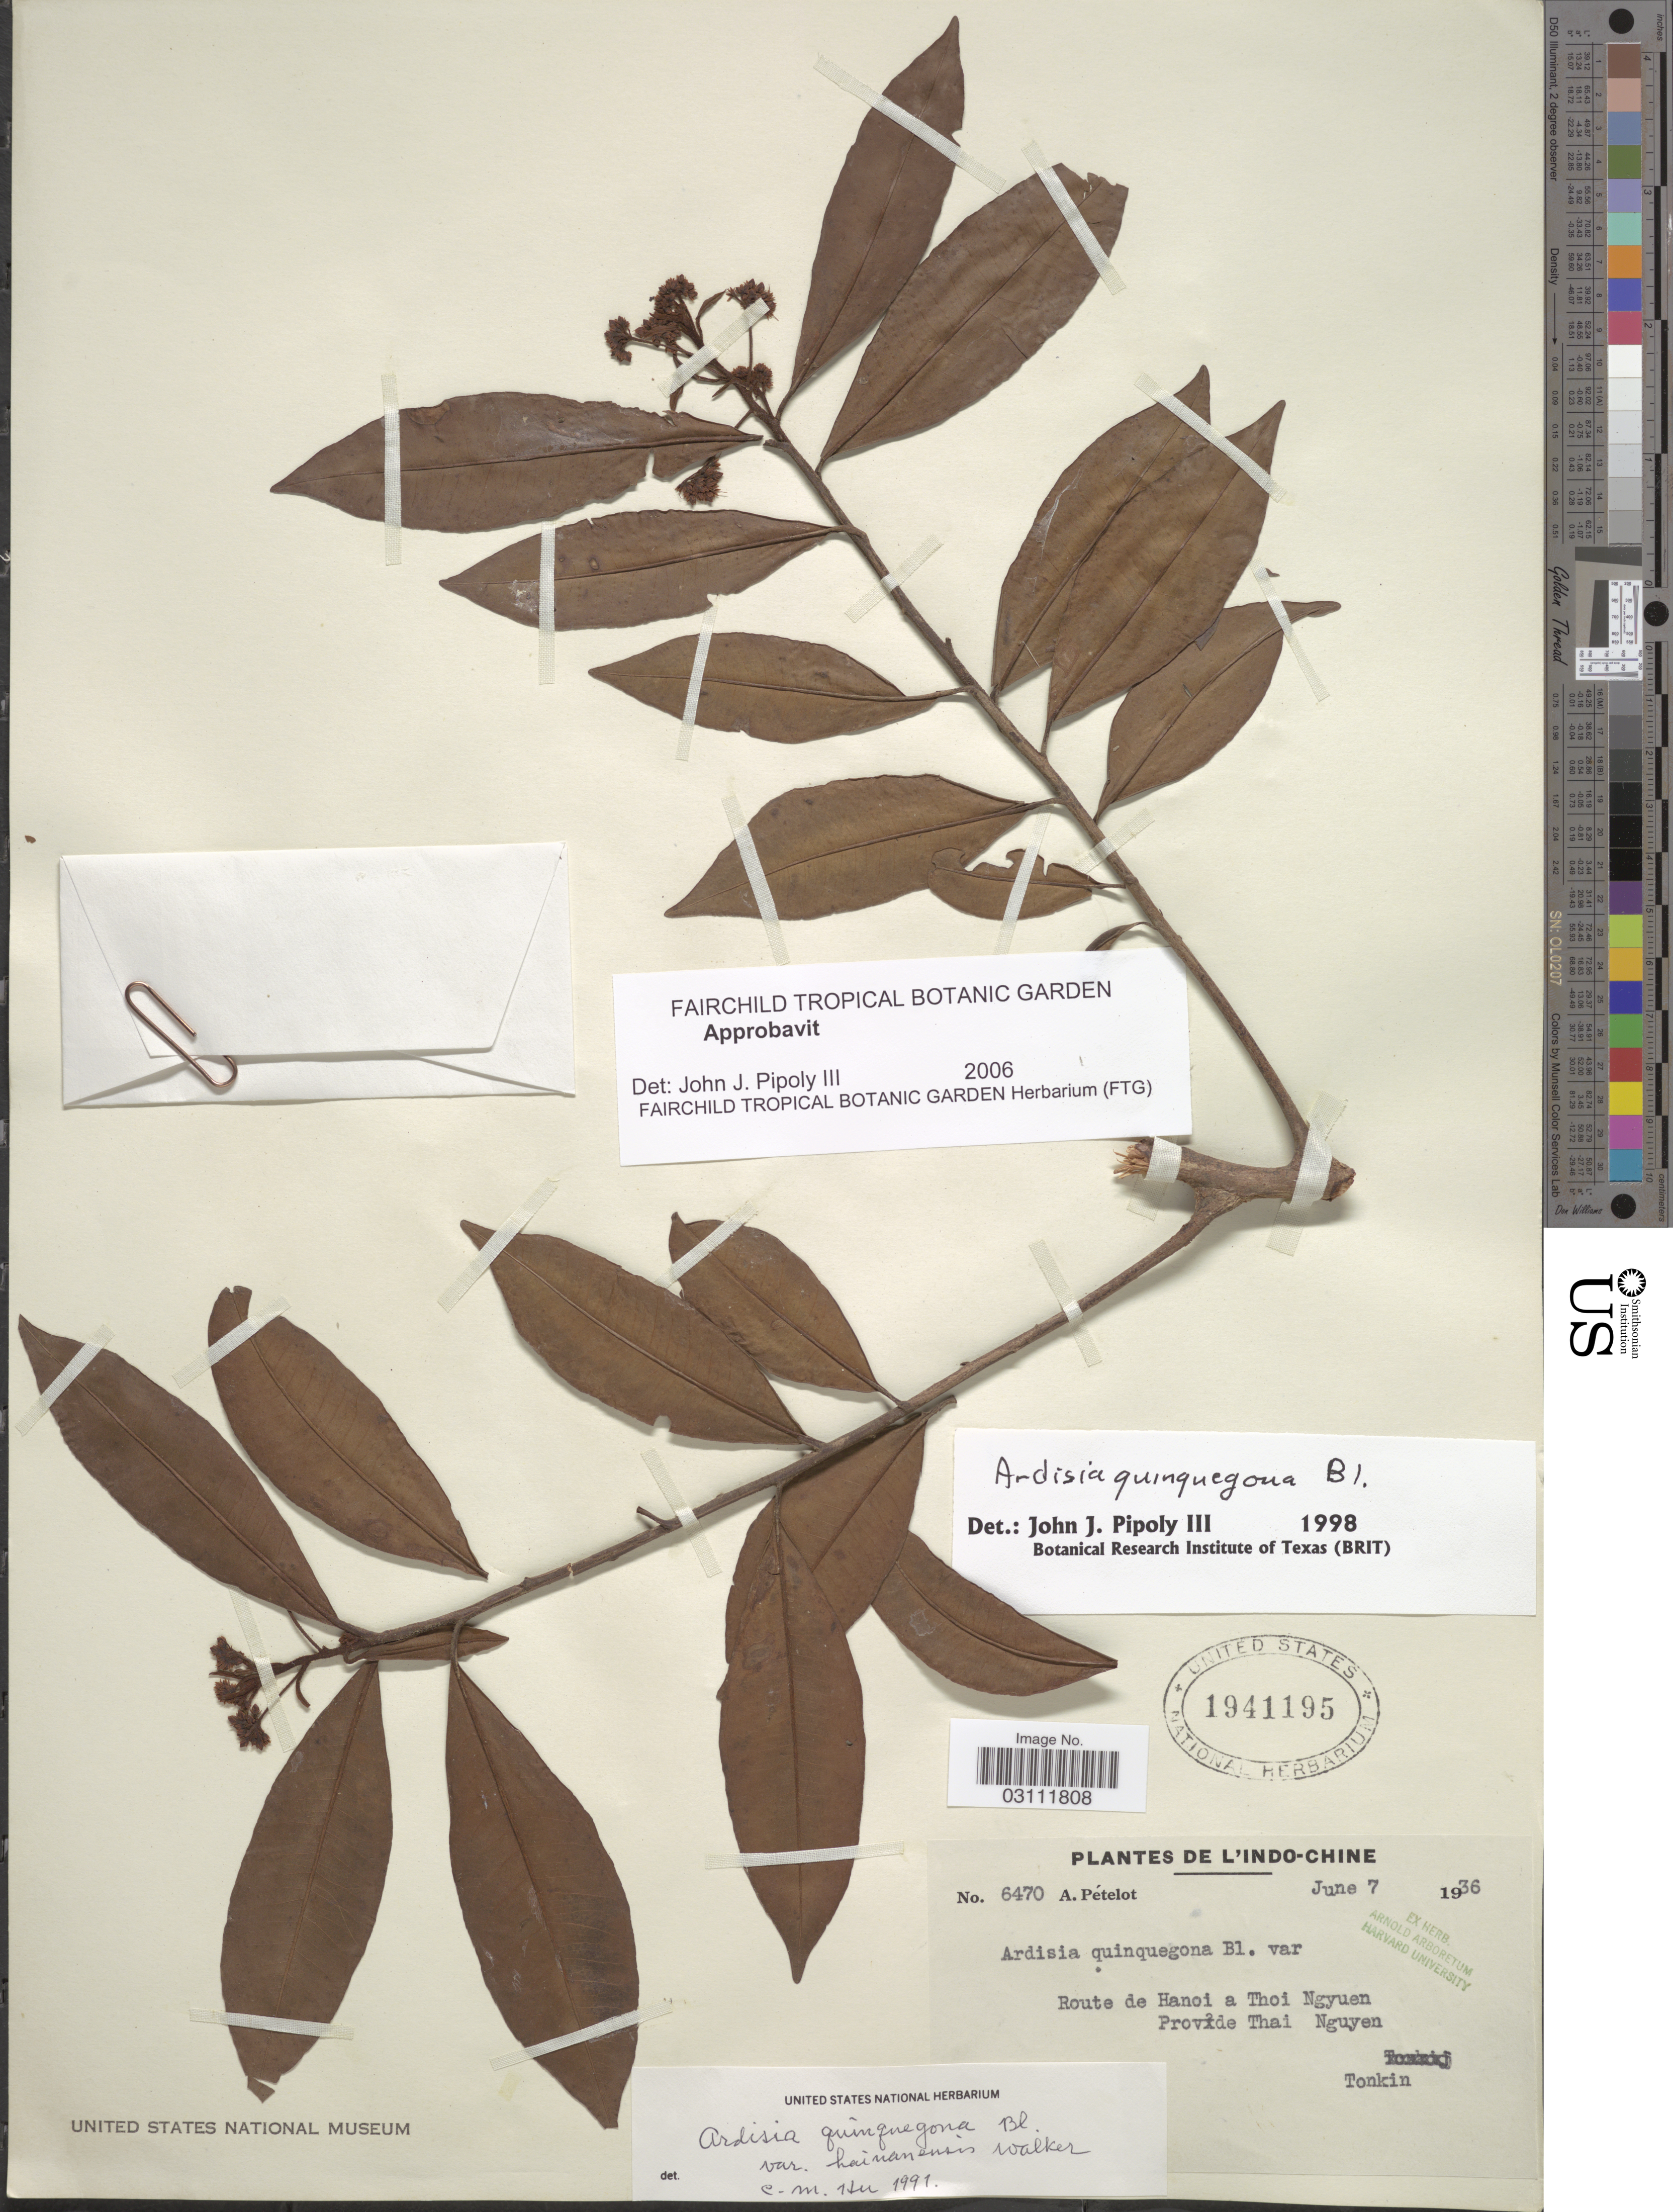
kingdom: Plantae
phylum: Tracheophyta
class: Magnoliopsida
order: Ericales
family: Primulaceae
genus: Ardisia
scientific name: Ardisia quinquegona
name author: Blume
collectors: A. Petelot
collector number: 6470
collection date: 1936-06-07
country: Vietnam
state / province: Thai Nguyen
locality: L'Indo-Chine. Route de Hanoi a Thoi Ngyuen. Tonkin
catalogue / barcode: US 1941195